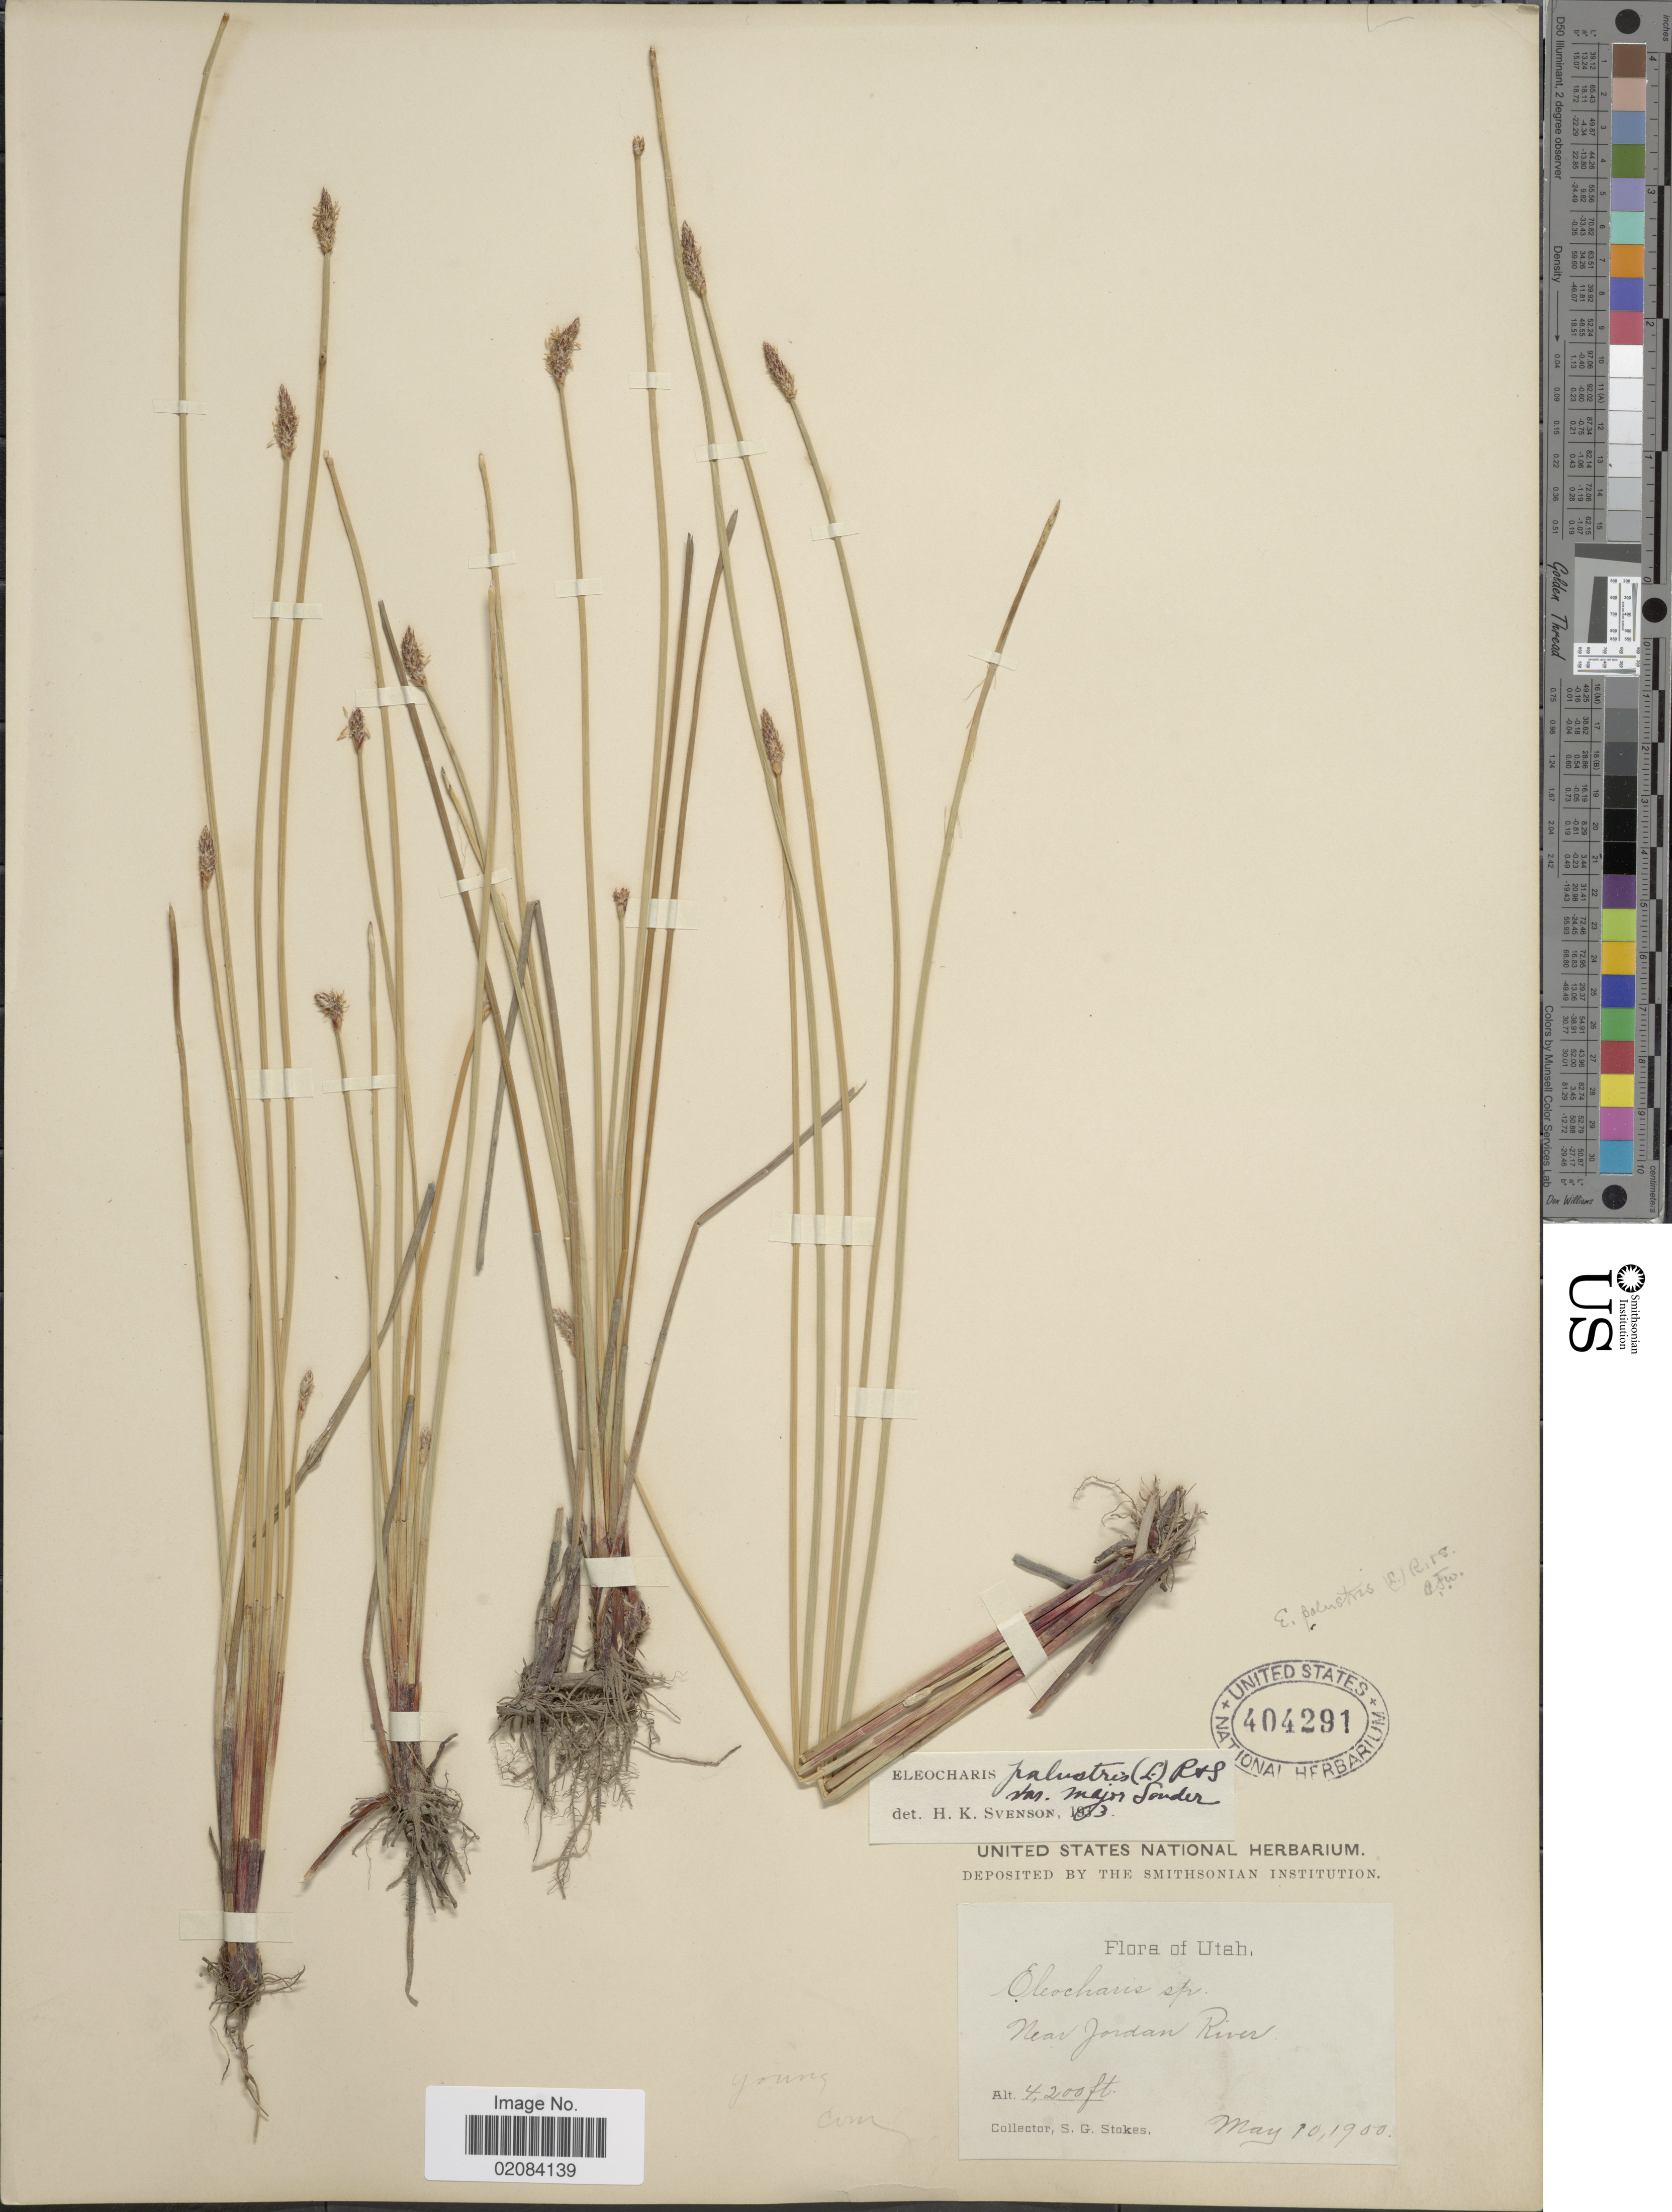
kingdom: Plantae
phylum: Tracheophyta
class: Liliopsida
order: Poales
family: Cyperaceae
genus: Eleocharis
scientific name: Eleocharis palustris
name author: (L.) Roem. & Schult.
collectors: S. G. Stokes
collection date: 1900-05-10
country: United States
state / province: Utah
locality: Utah, near Jordan River.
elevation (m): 1280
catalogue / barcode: US 404291